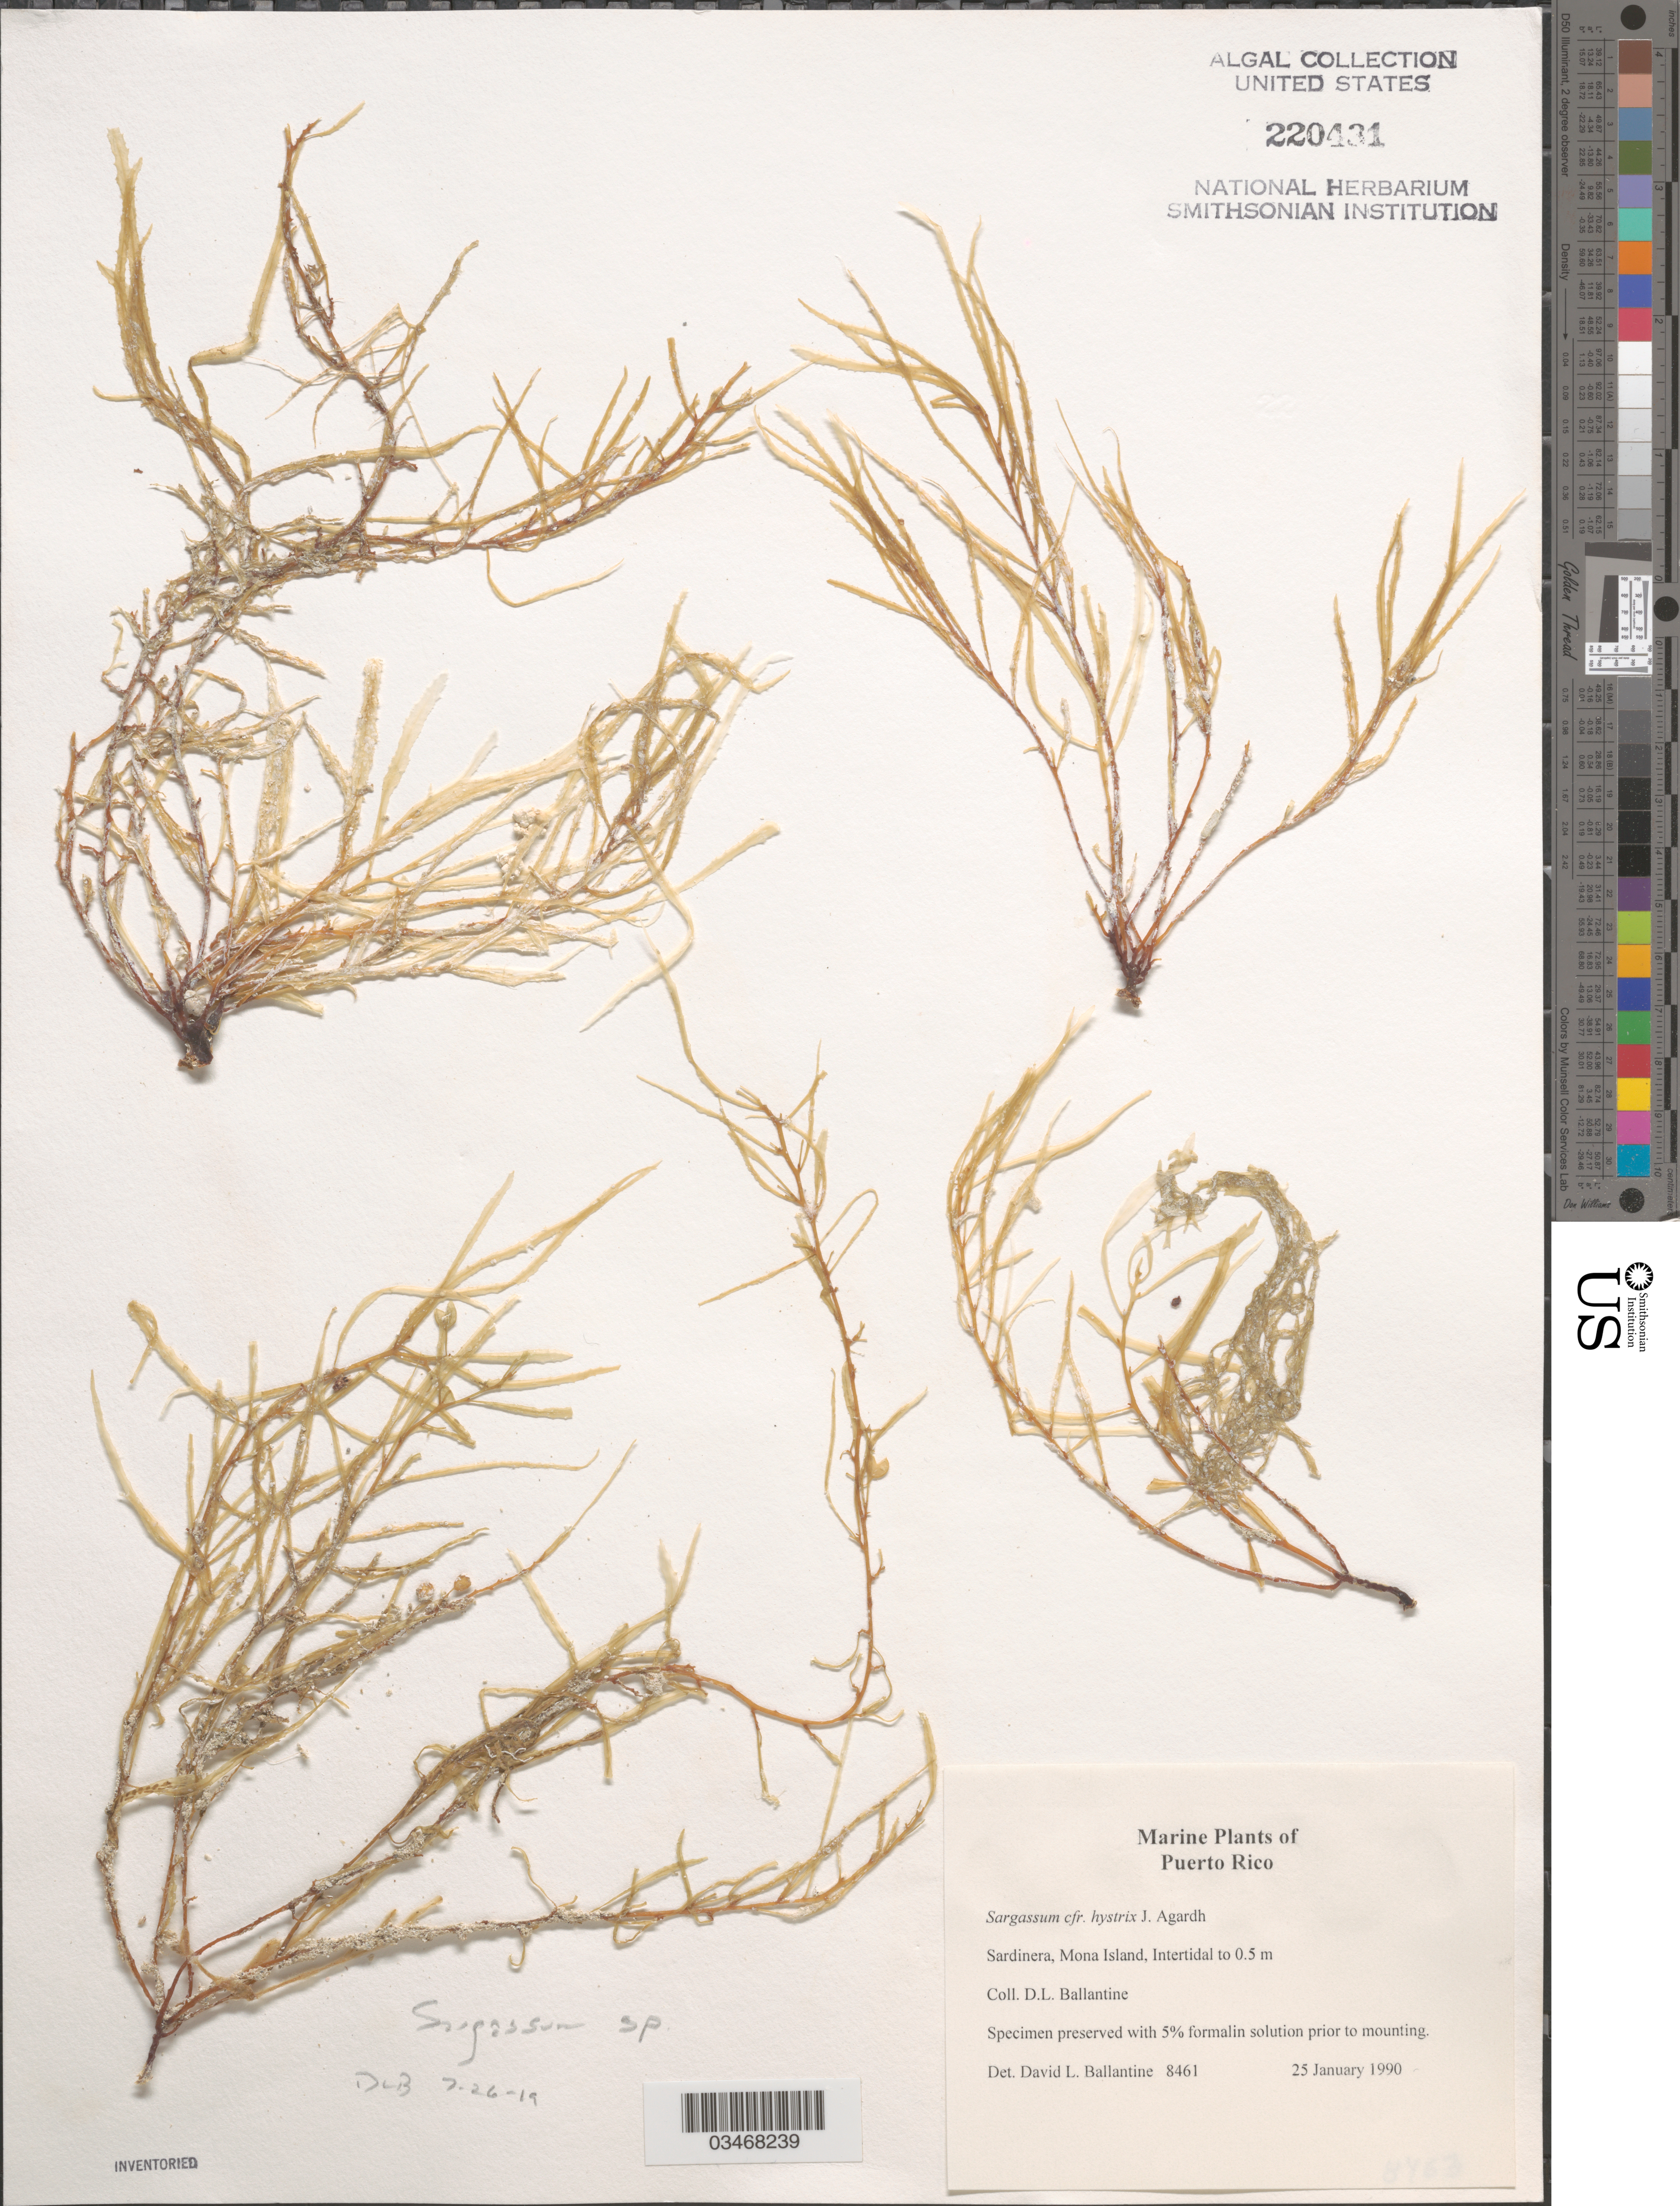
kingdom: Chromista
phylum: Ochrophyta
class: Phaeophyceae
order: Fucales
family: Sargassaceae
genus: Sargassum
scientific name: Sargassum hystrix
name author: J. Agardh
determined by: Ballantine, D. L.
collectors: D.L. Ballantine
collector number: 8461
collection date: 1990-01-25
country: Puerto Rico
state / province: Mayagüez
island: Mona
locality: Sardinera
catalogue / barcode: US 220431